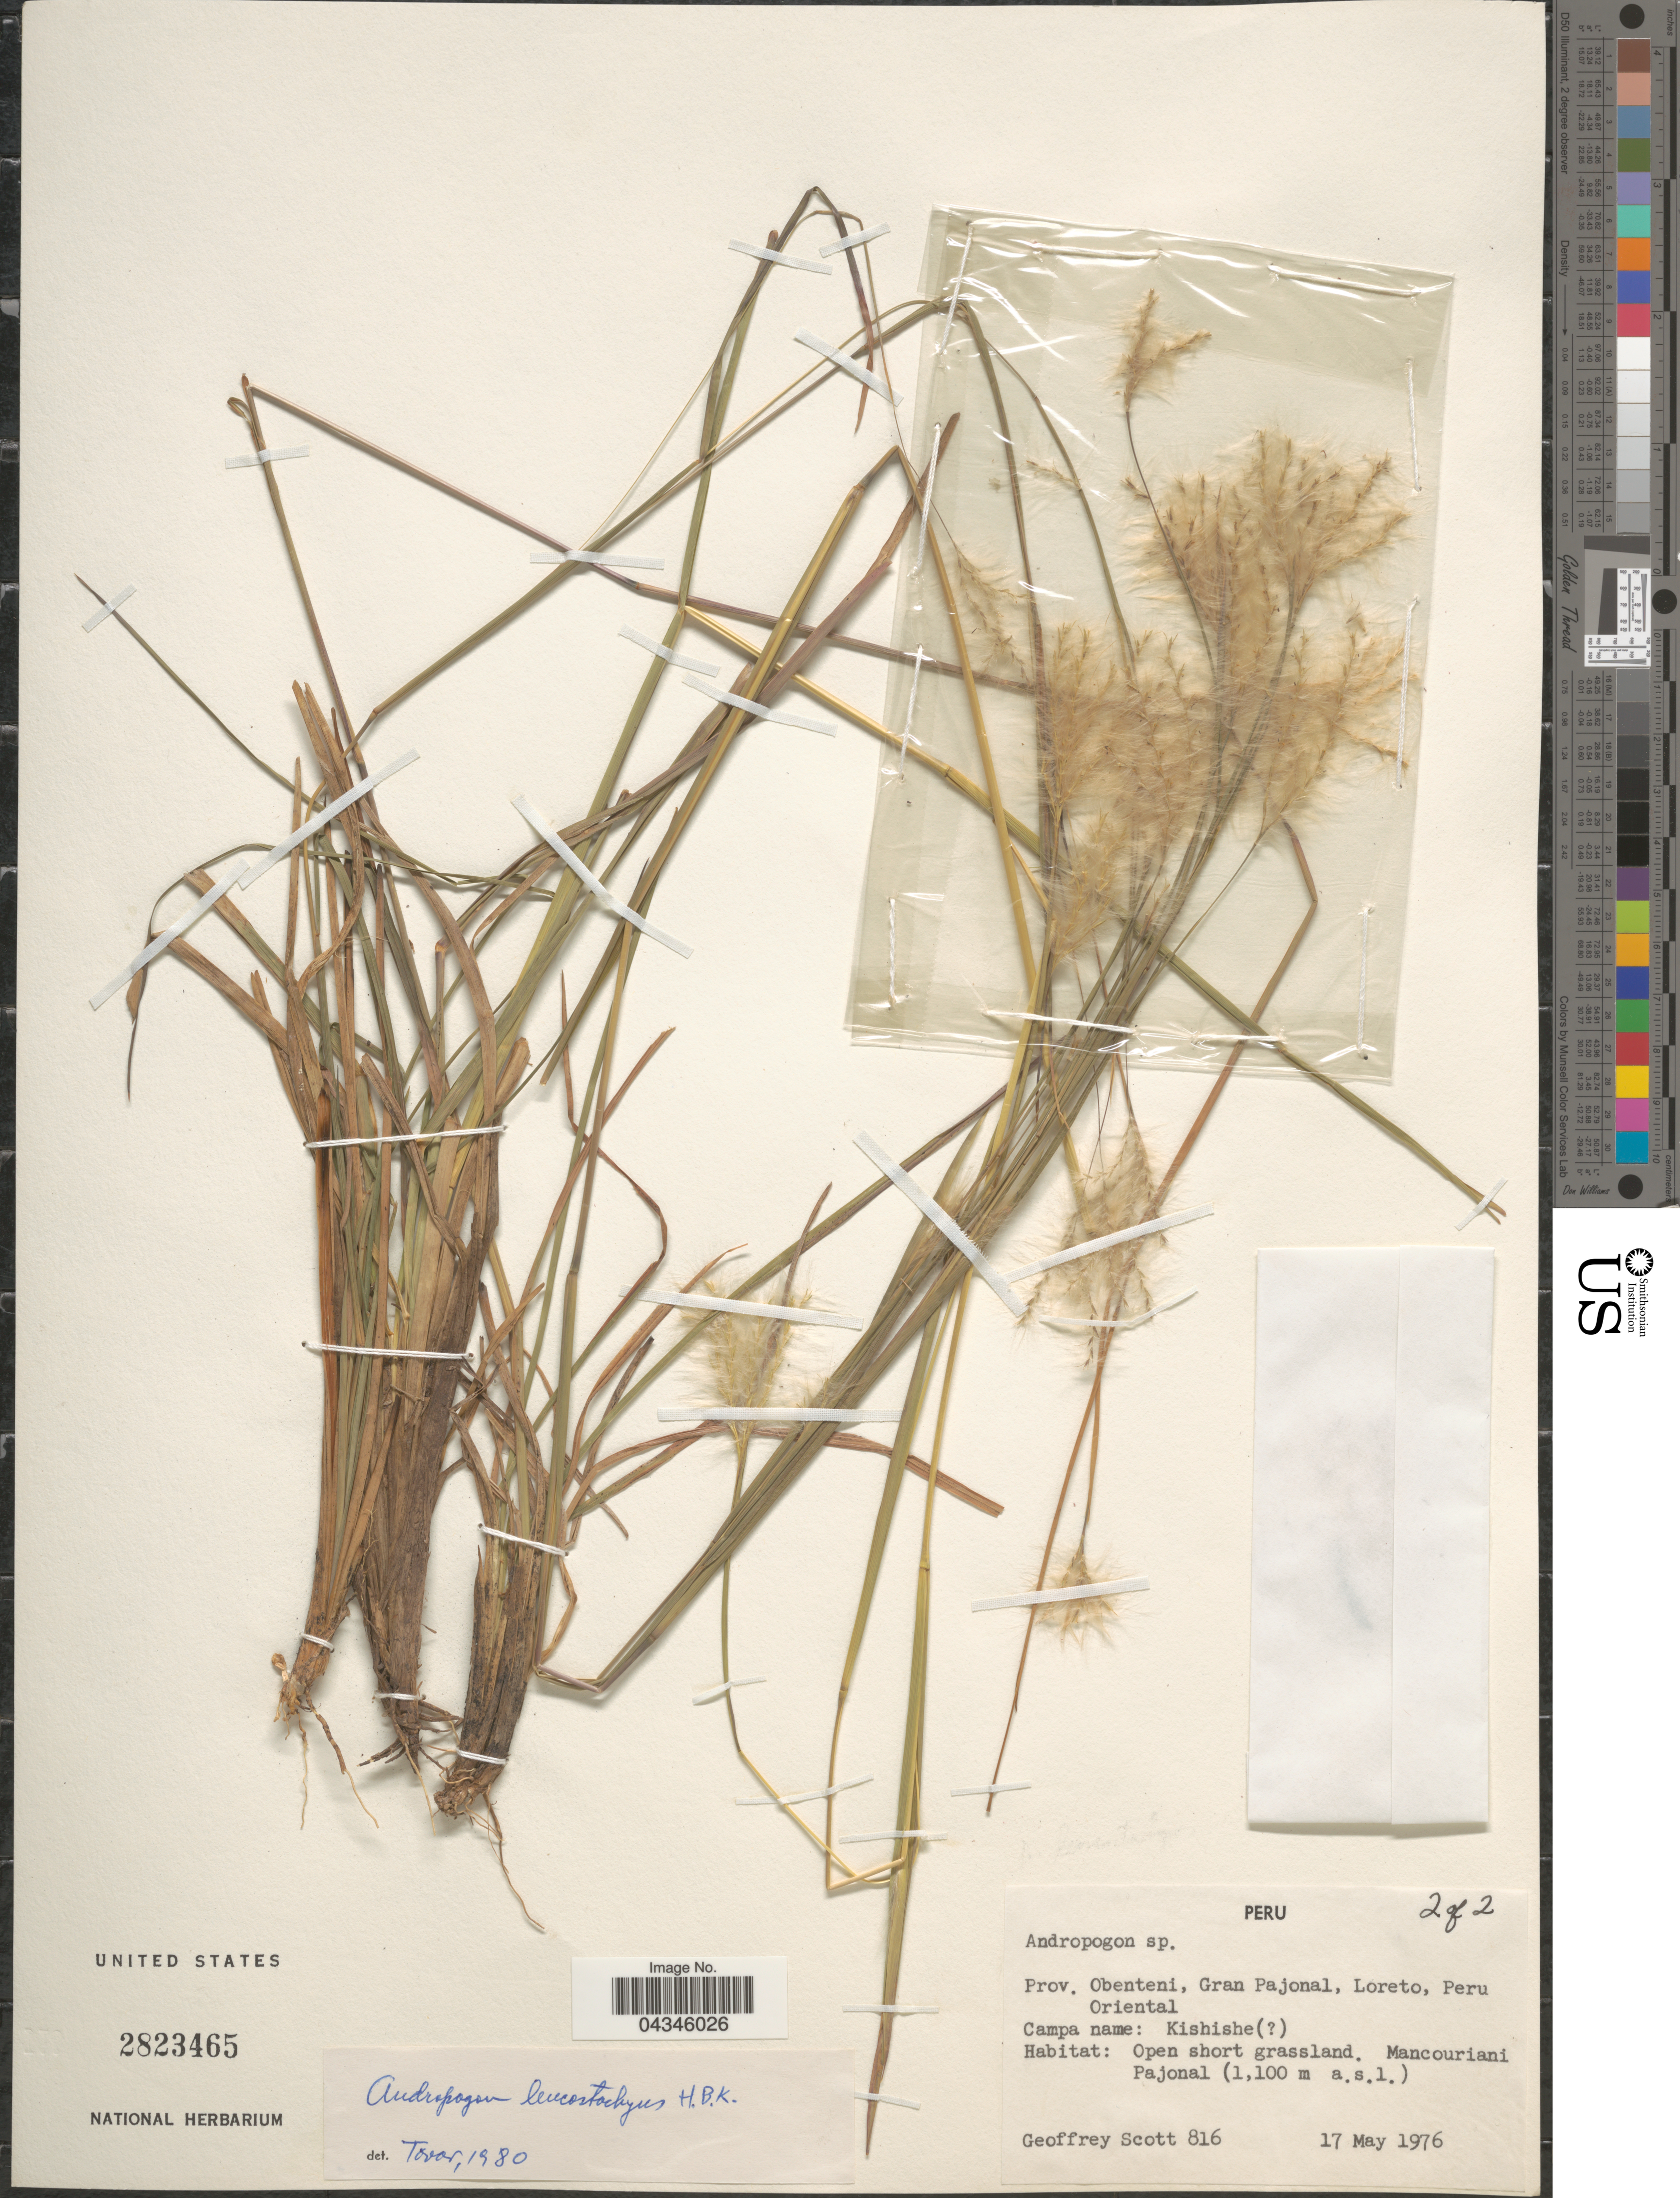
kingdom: Plantae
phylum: Tracheophyta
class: Liliopsida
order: Poales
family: Poaceae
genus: Andropogon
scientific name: Andropogon leucostachyus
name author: Kunth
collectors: G. Scott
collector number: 816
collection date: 1976-05-17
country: Peru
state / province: Loreto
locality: Prov. Obenteni, Gran Pajonal, Loreto, Peru Oriental.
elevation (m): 1100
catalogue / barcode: US 2823465